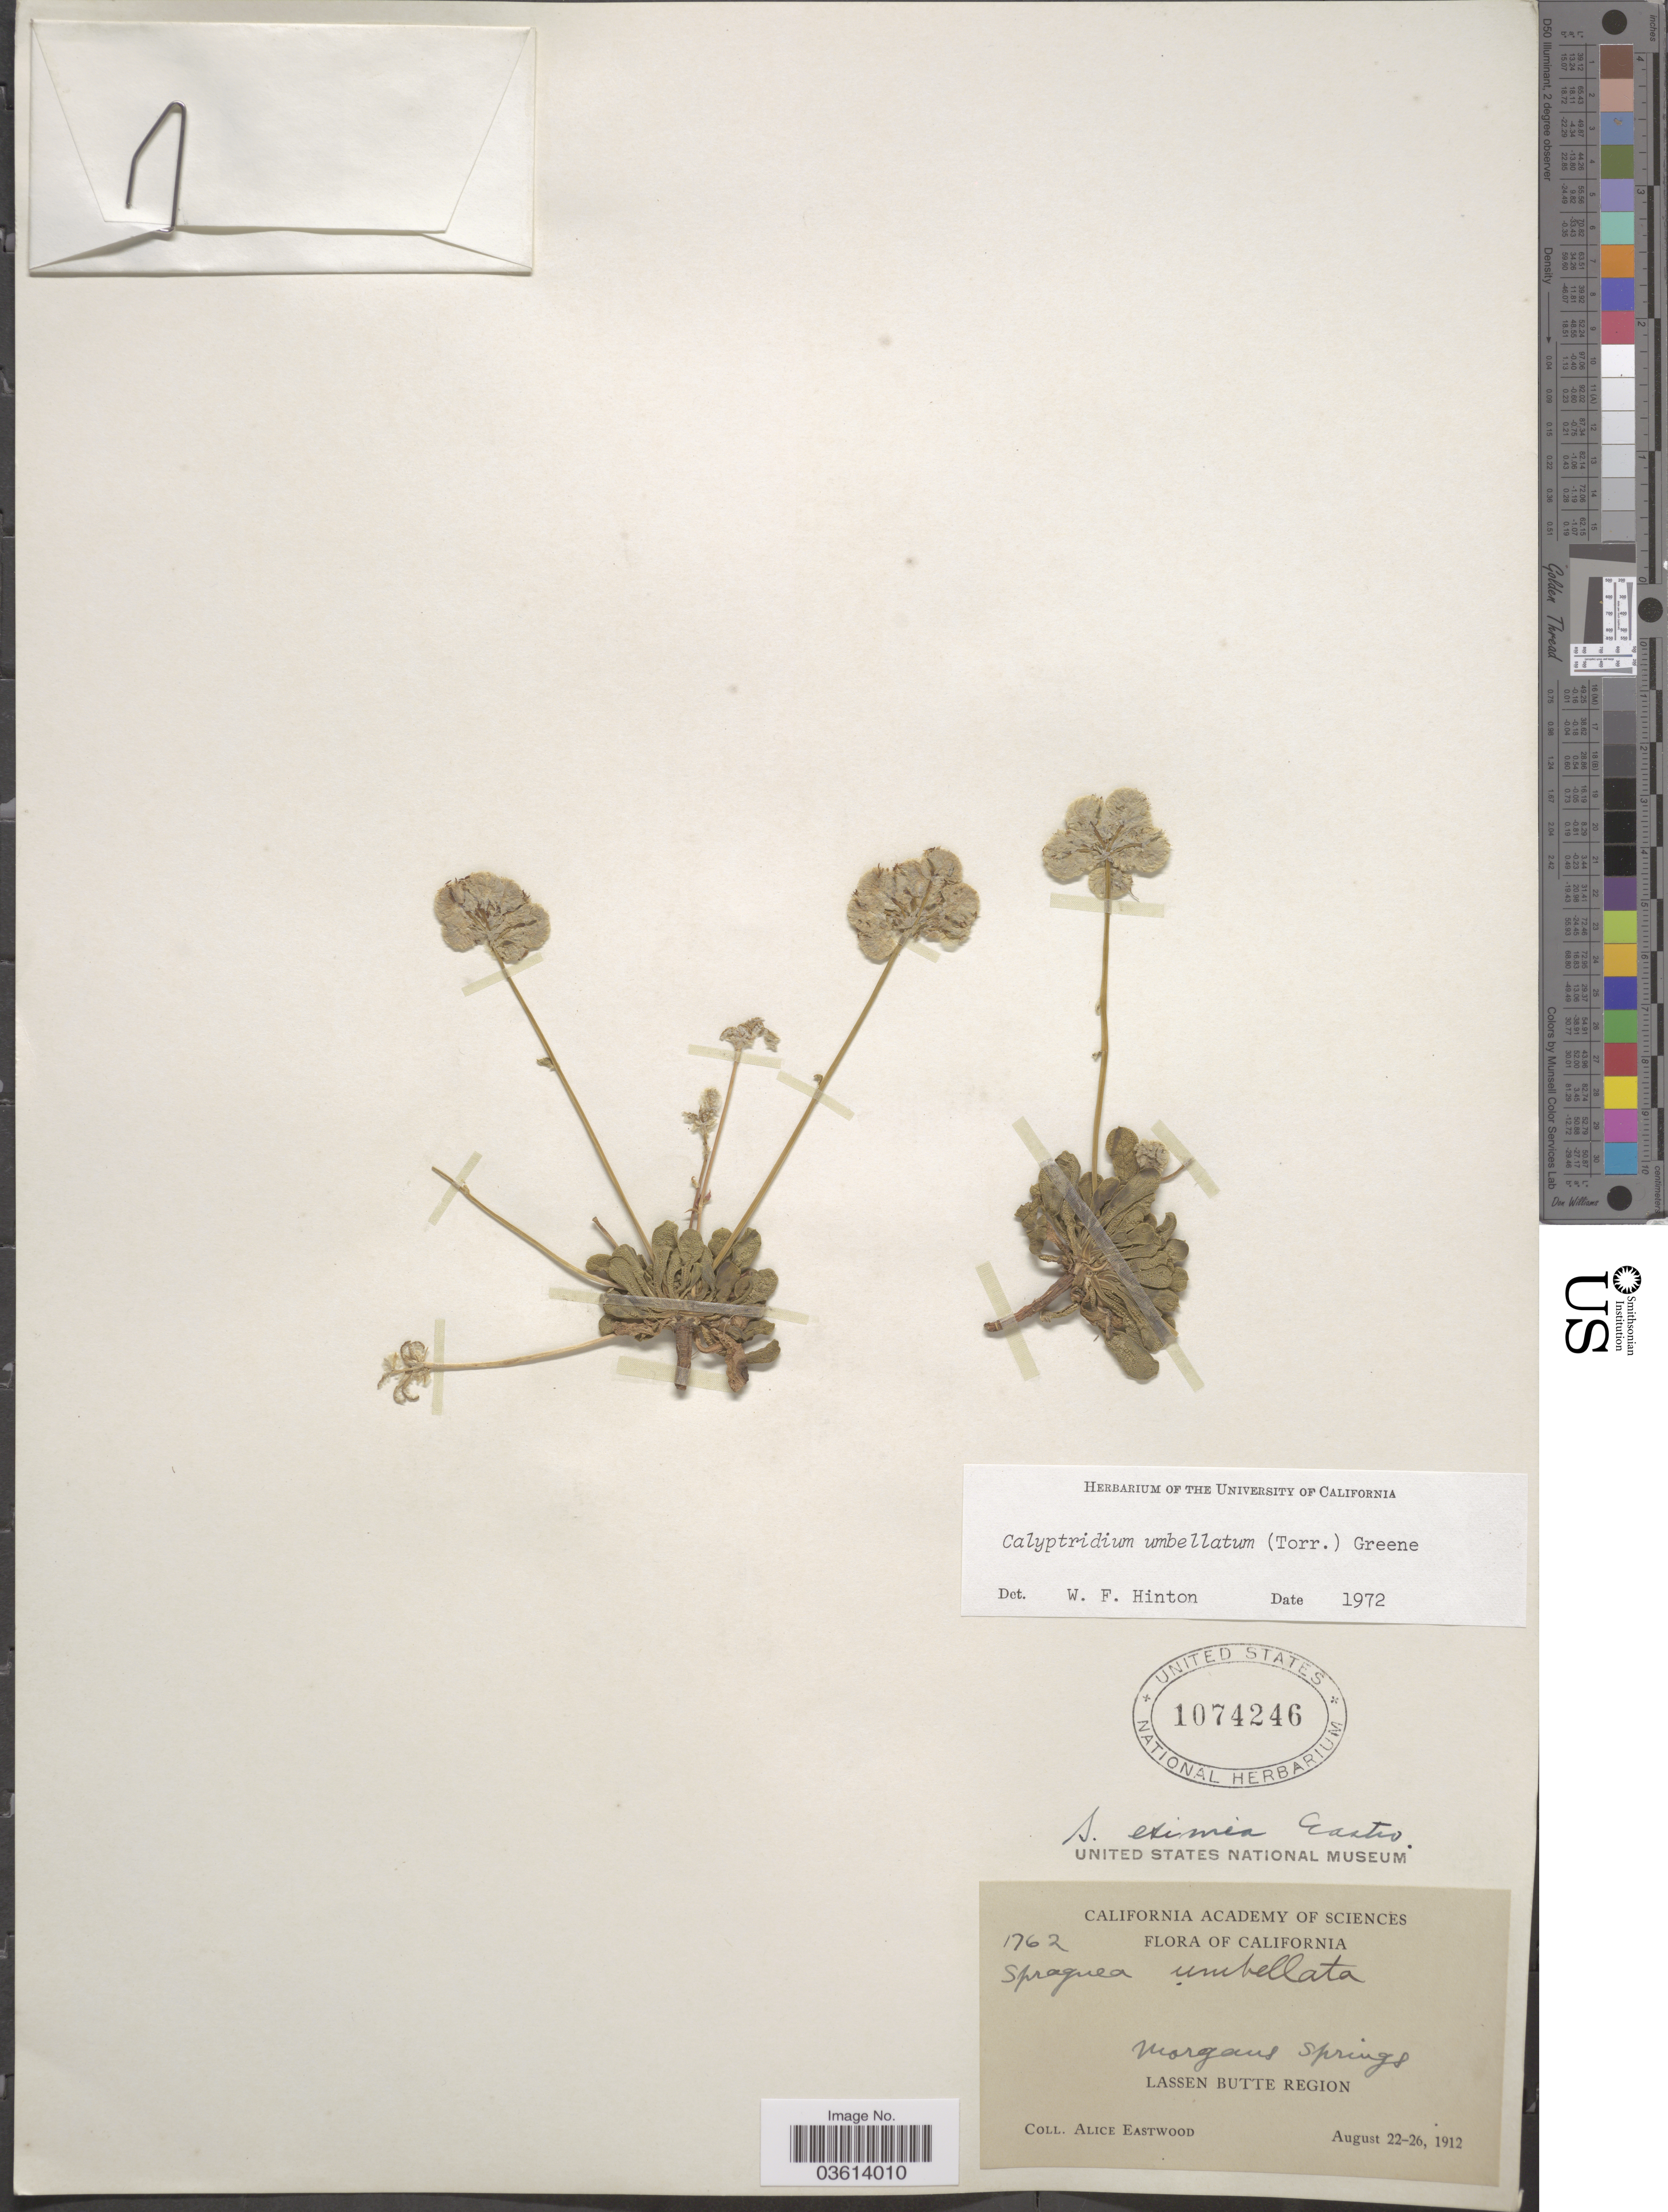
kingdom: Plantae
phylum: Tracheophyta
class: Magnoliopsida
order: Caryophyllales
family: Montiaceae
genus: Calyptridium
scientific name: Calyptridium umbellatum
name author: (Torr.) Greene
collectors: A. Eastwood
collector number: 1762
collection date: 1912-08-22/1912-08-26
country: United States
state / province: California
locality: Morgans Springs. Lassen Butte Region.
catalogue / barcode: US 1074246